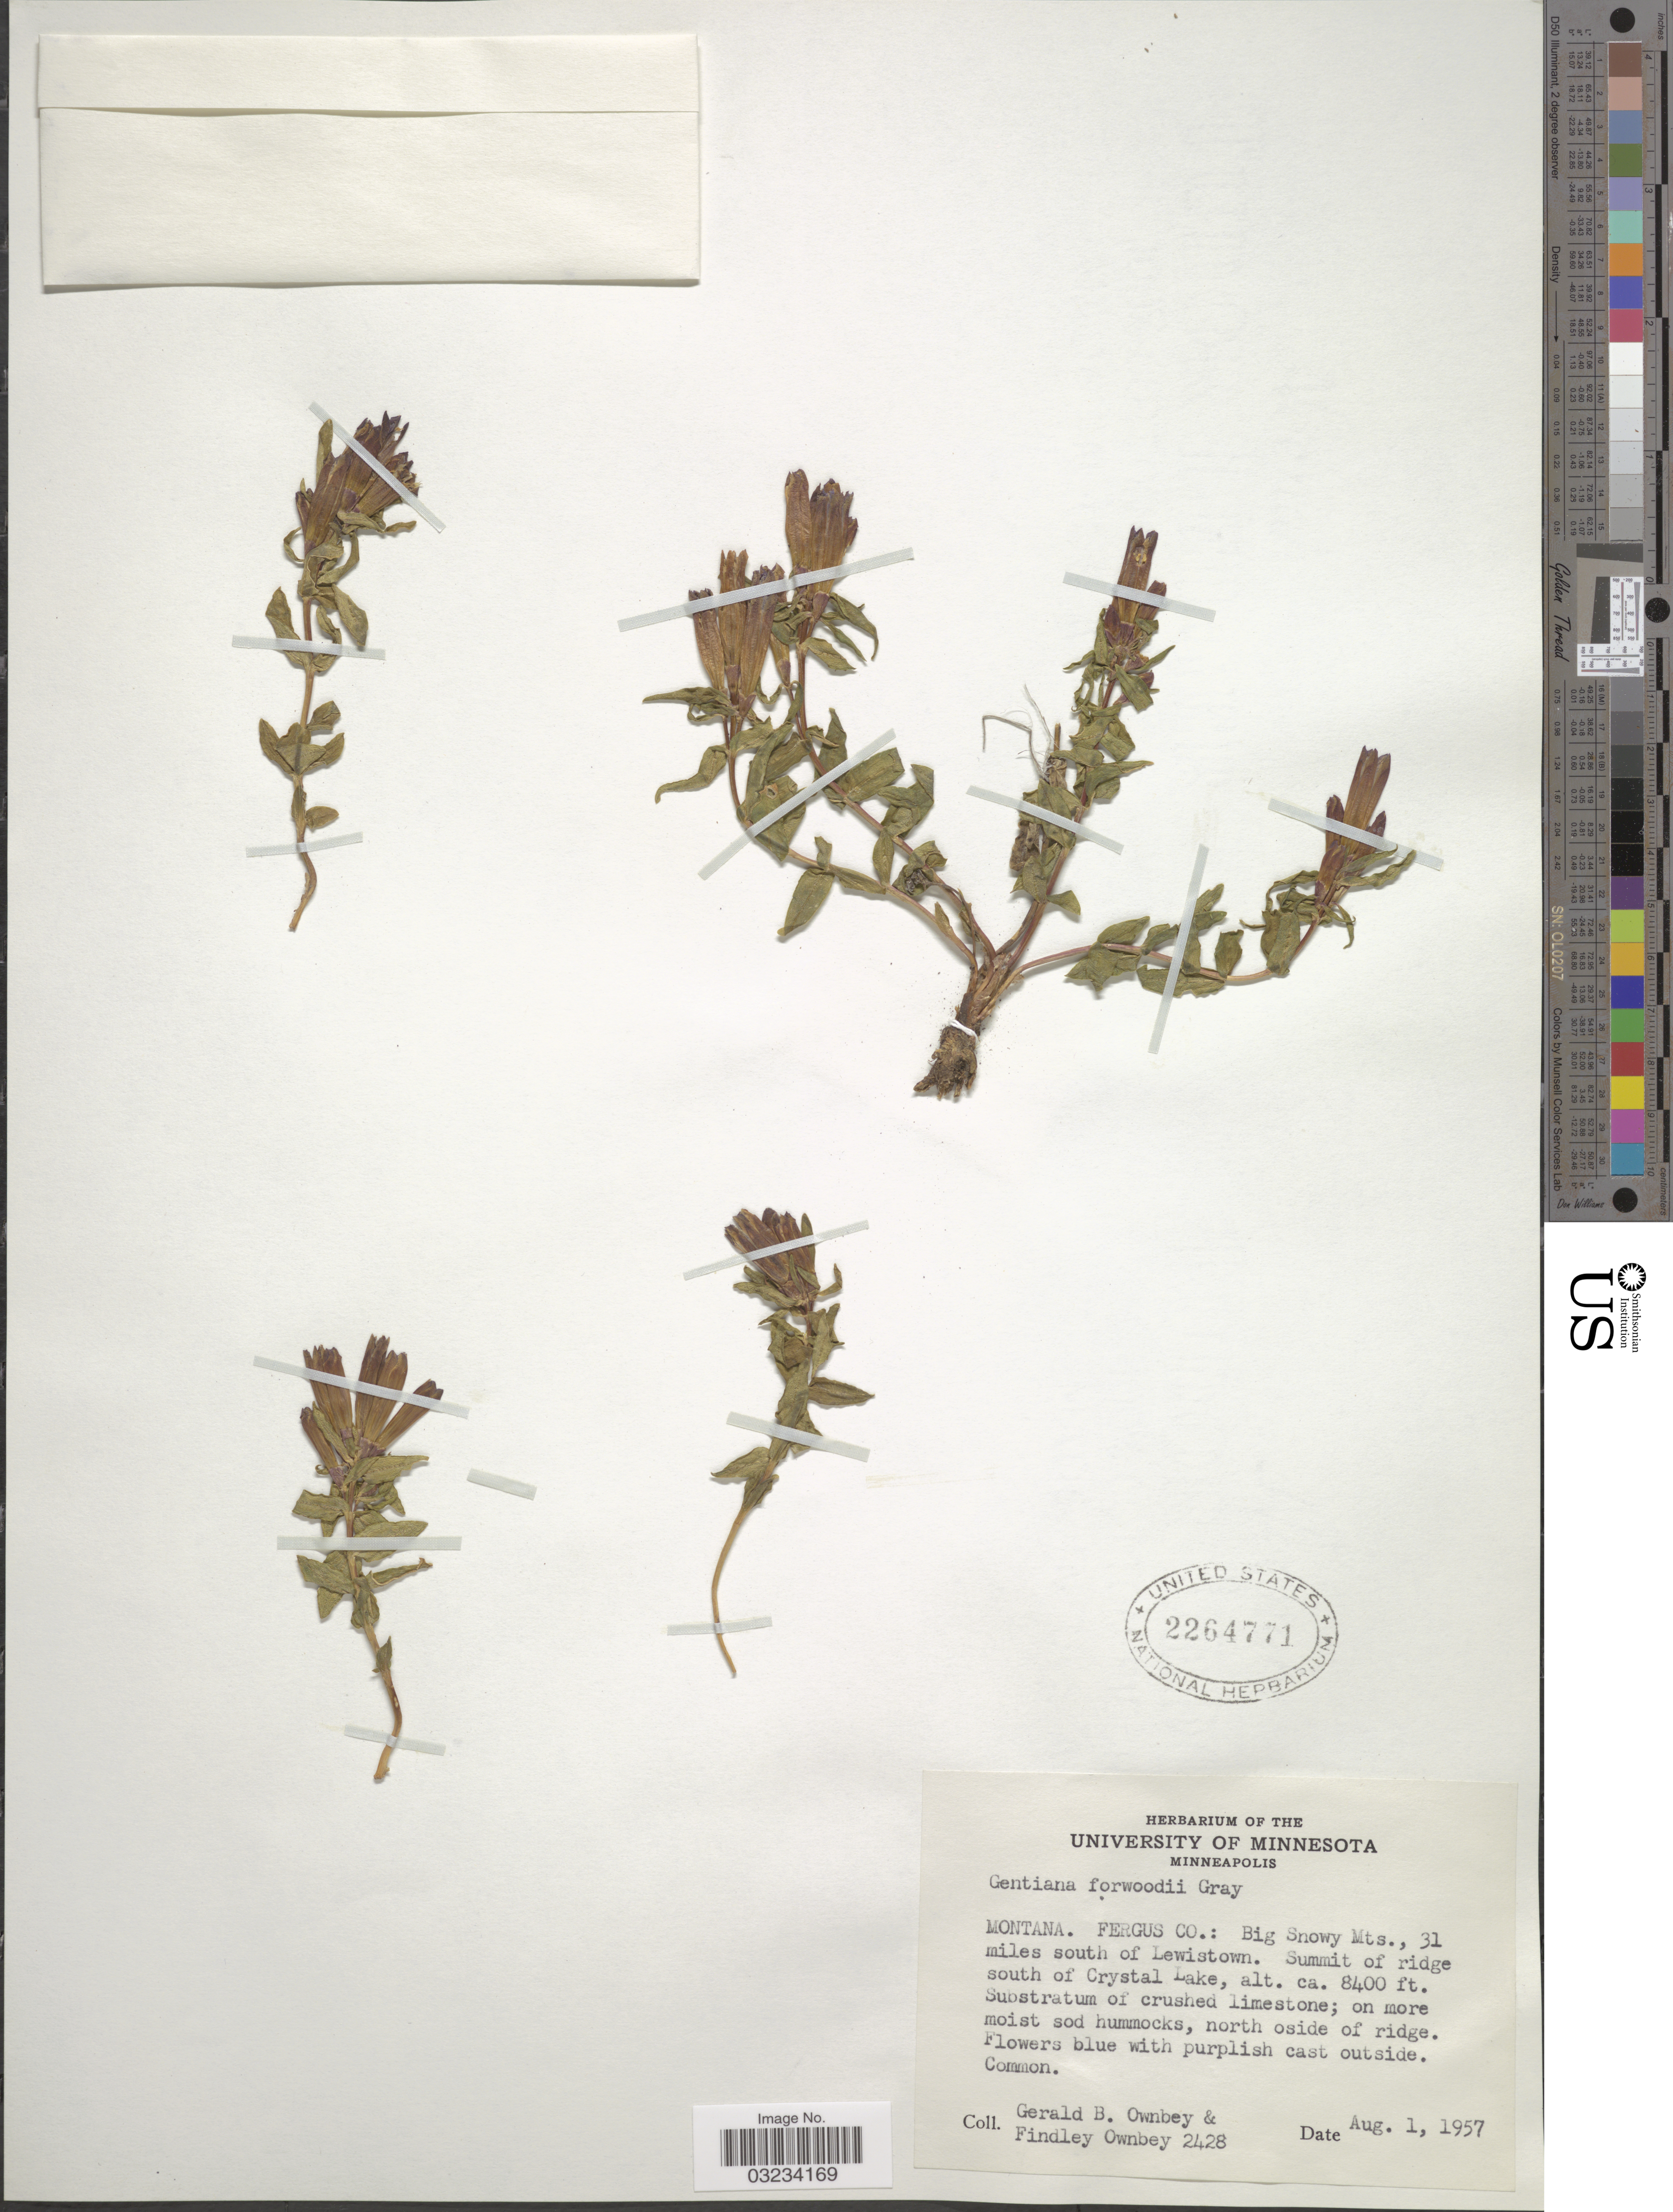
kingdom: Plantae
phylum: Tracheophyta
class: Magnoliopsida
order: Gentianales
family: Gentianaceae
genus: Gentiana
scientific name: Gentiana forwoodii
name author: A. Gray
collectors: G. B. Ownbey & F. Ownbey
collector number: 2428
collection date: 1957-08-01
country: United States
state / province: Montana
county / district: Fergus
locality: Big Snowy Mts., 31 miles S of Lewistown. Summit of ridge S of Crystal Lake.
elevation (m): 2560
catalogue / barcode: US 2264771